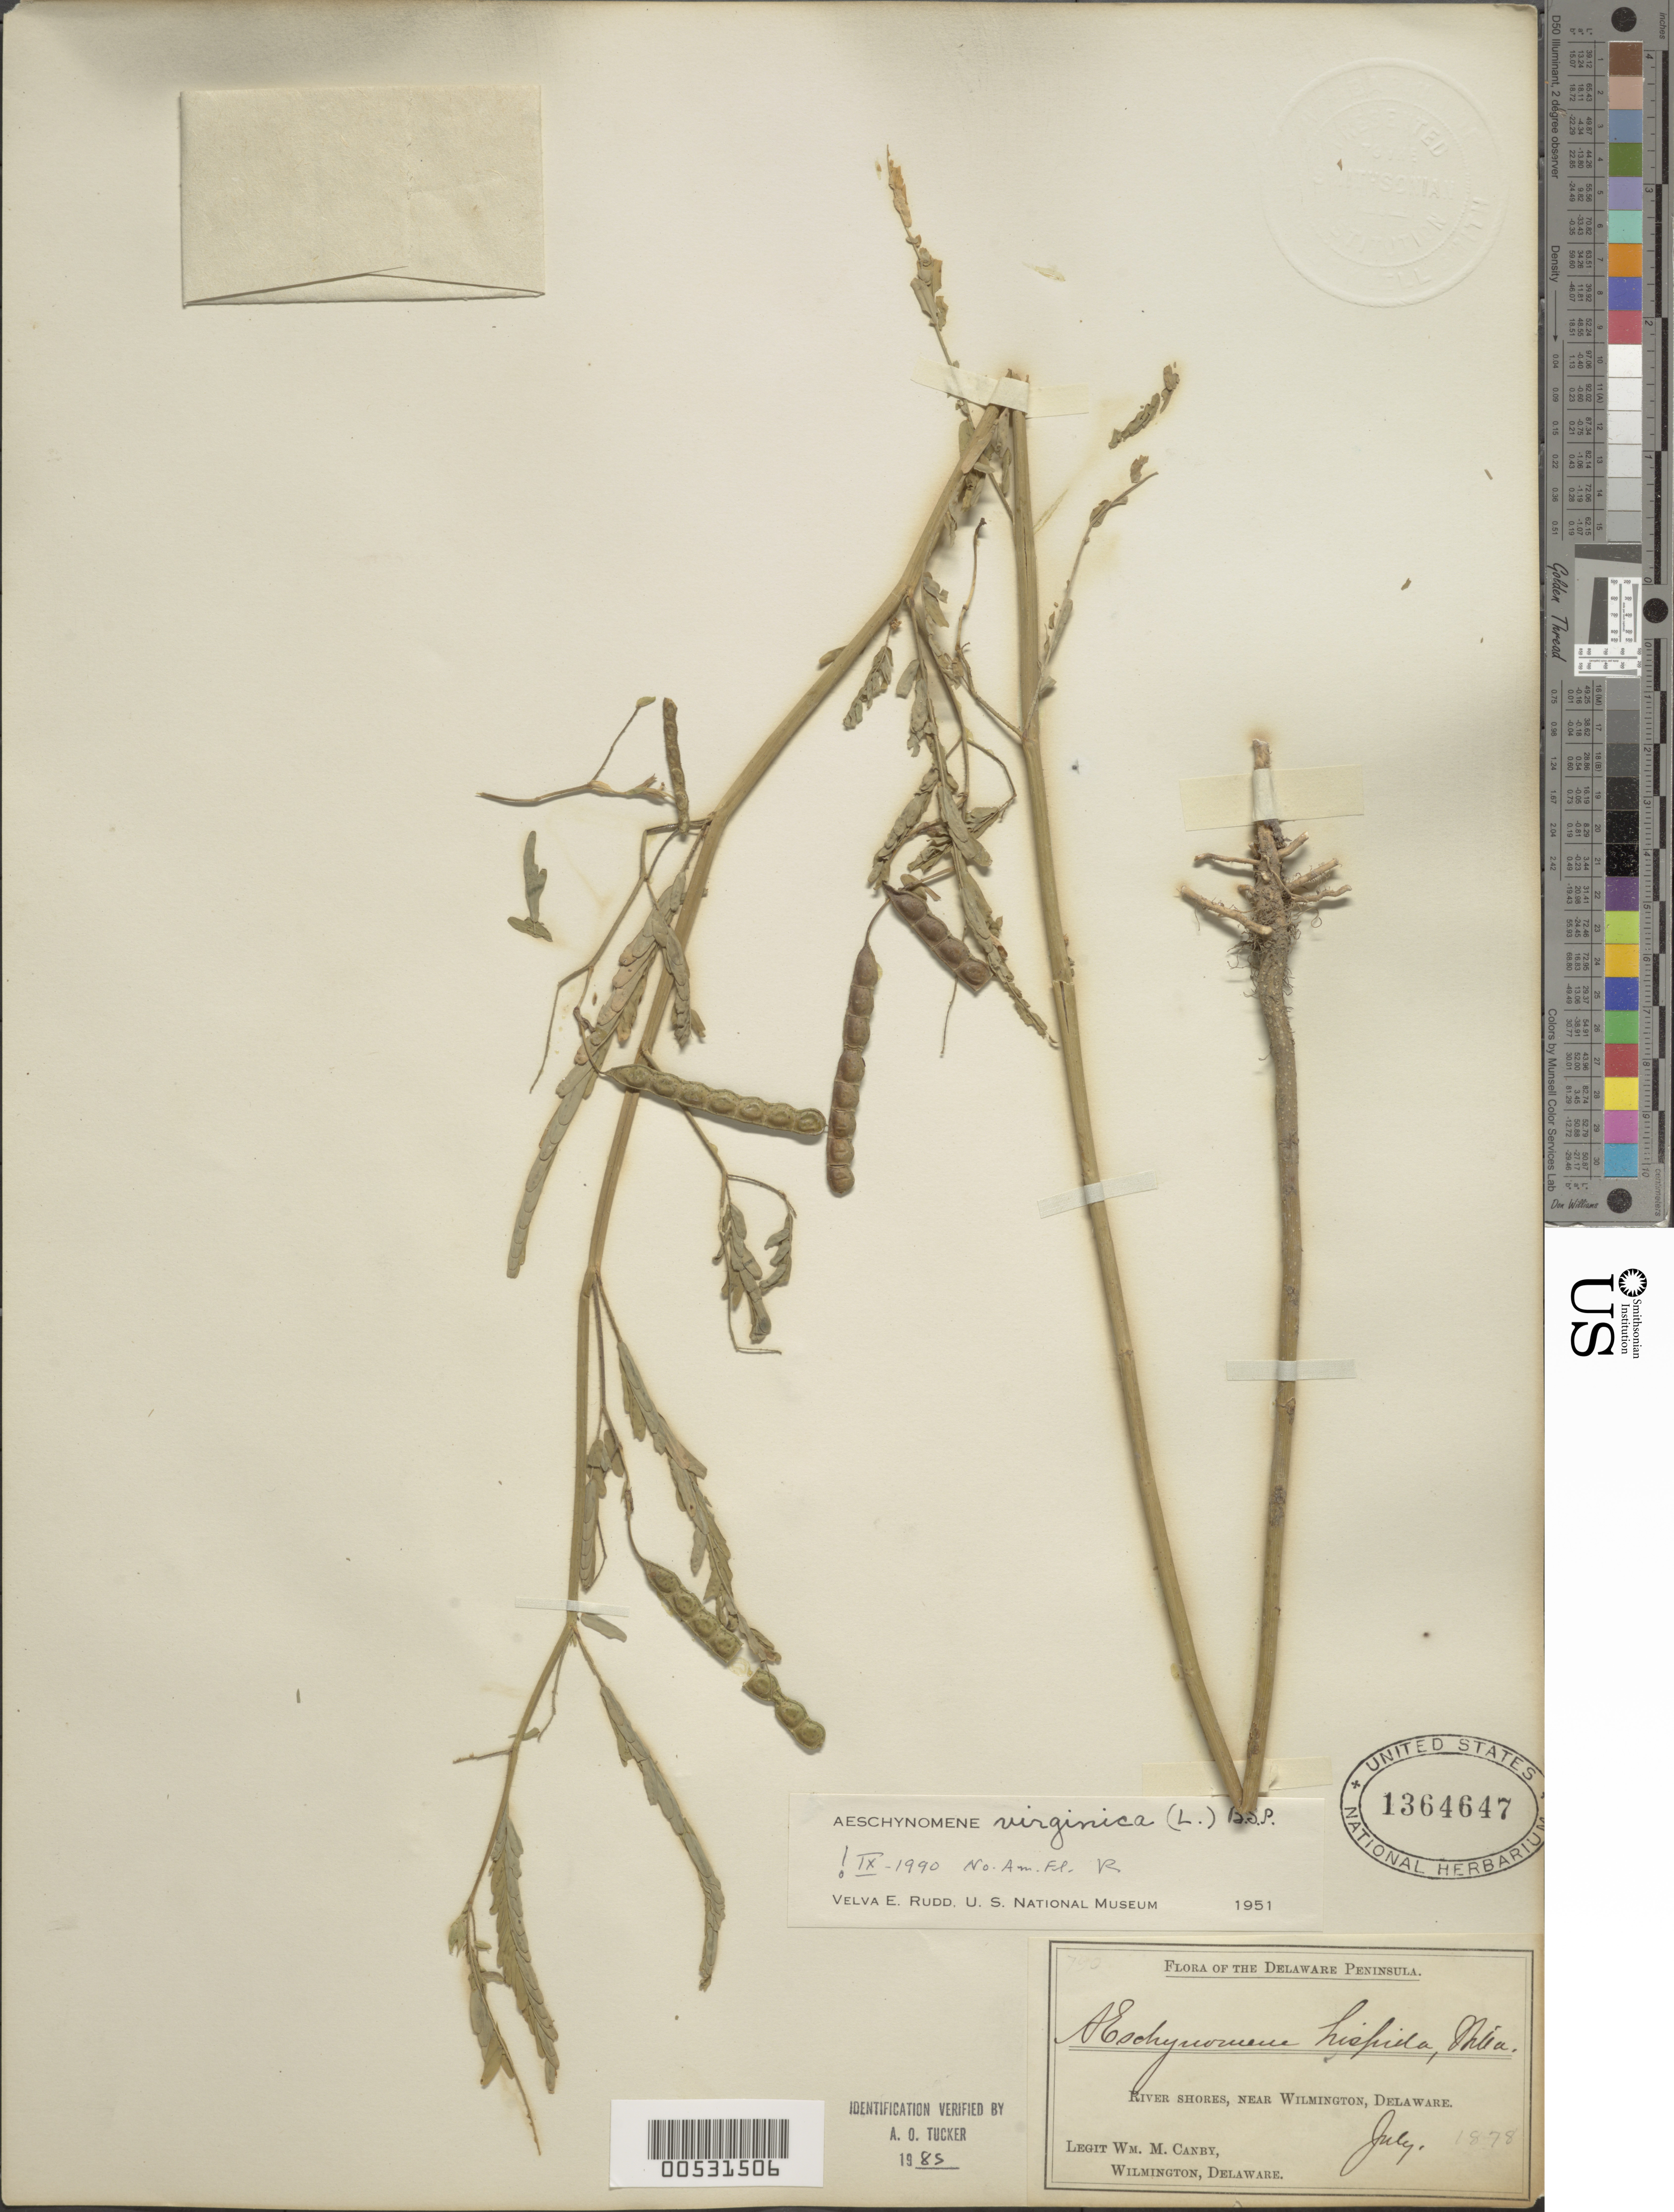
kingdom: Plantae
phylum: Tracheophyta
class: Magnoliopsida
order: Fabales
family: Fabaceae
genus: Aeschynomene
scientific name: Aeschynomene virginica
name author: (L.) Britton, Stearns & Poggenb.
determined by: Rudd, V. E.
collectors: W. M. Canby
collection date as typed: Jul 1878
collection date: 1878-07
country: United States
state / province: Delaware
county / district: New Castle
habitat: River shores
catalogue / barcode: US 1364647